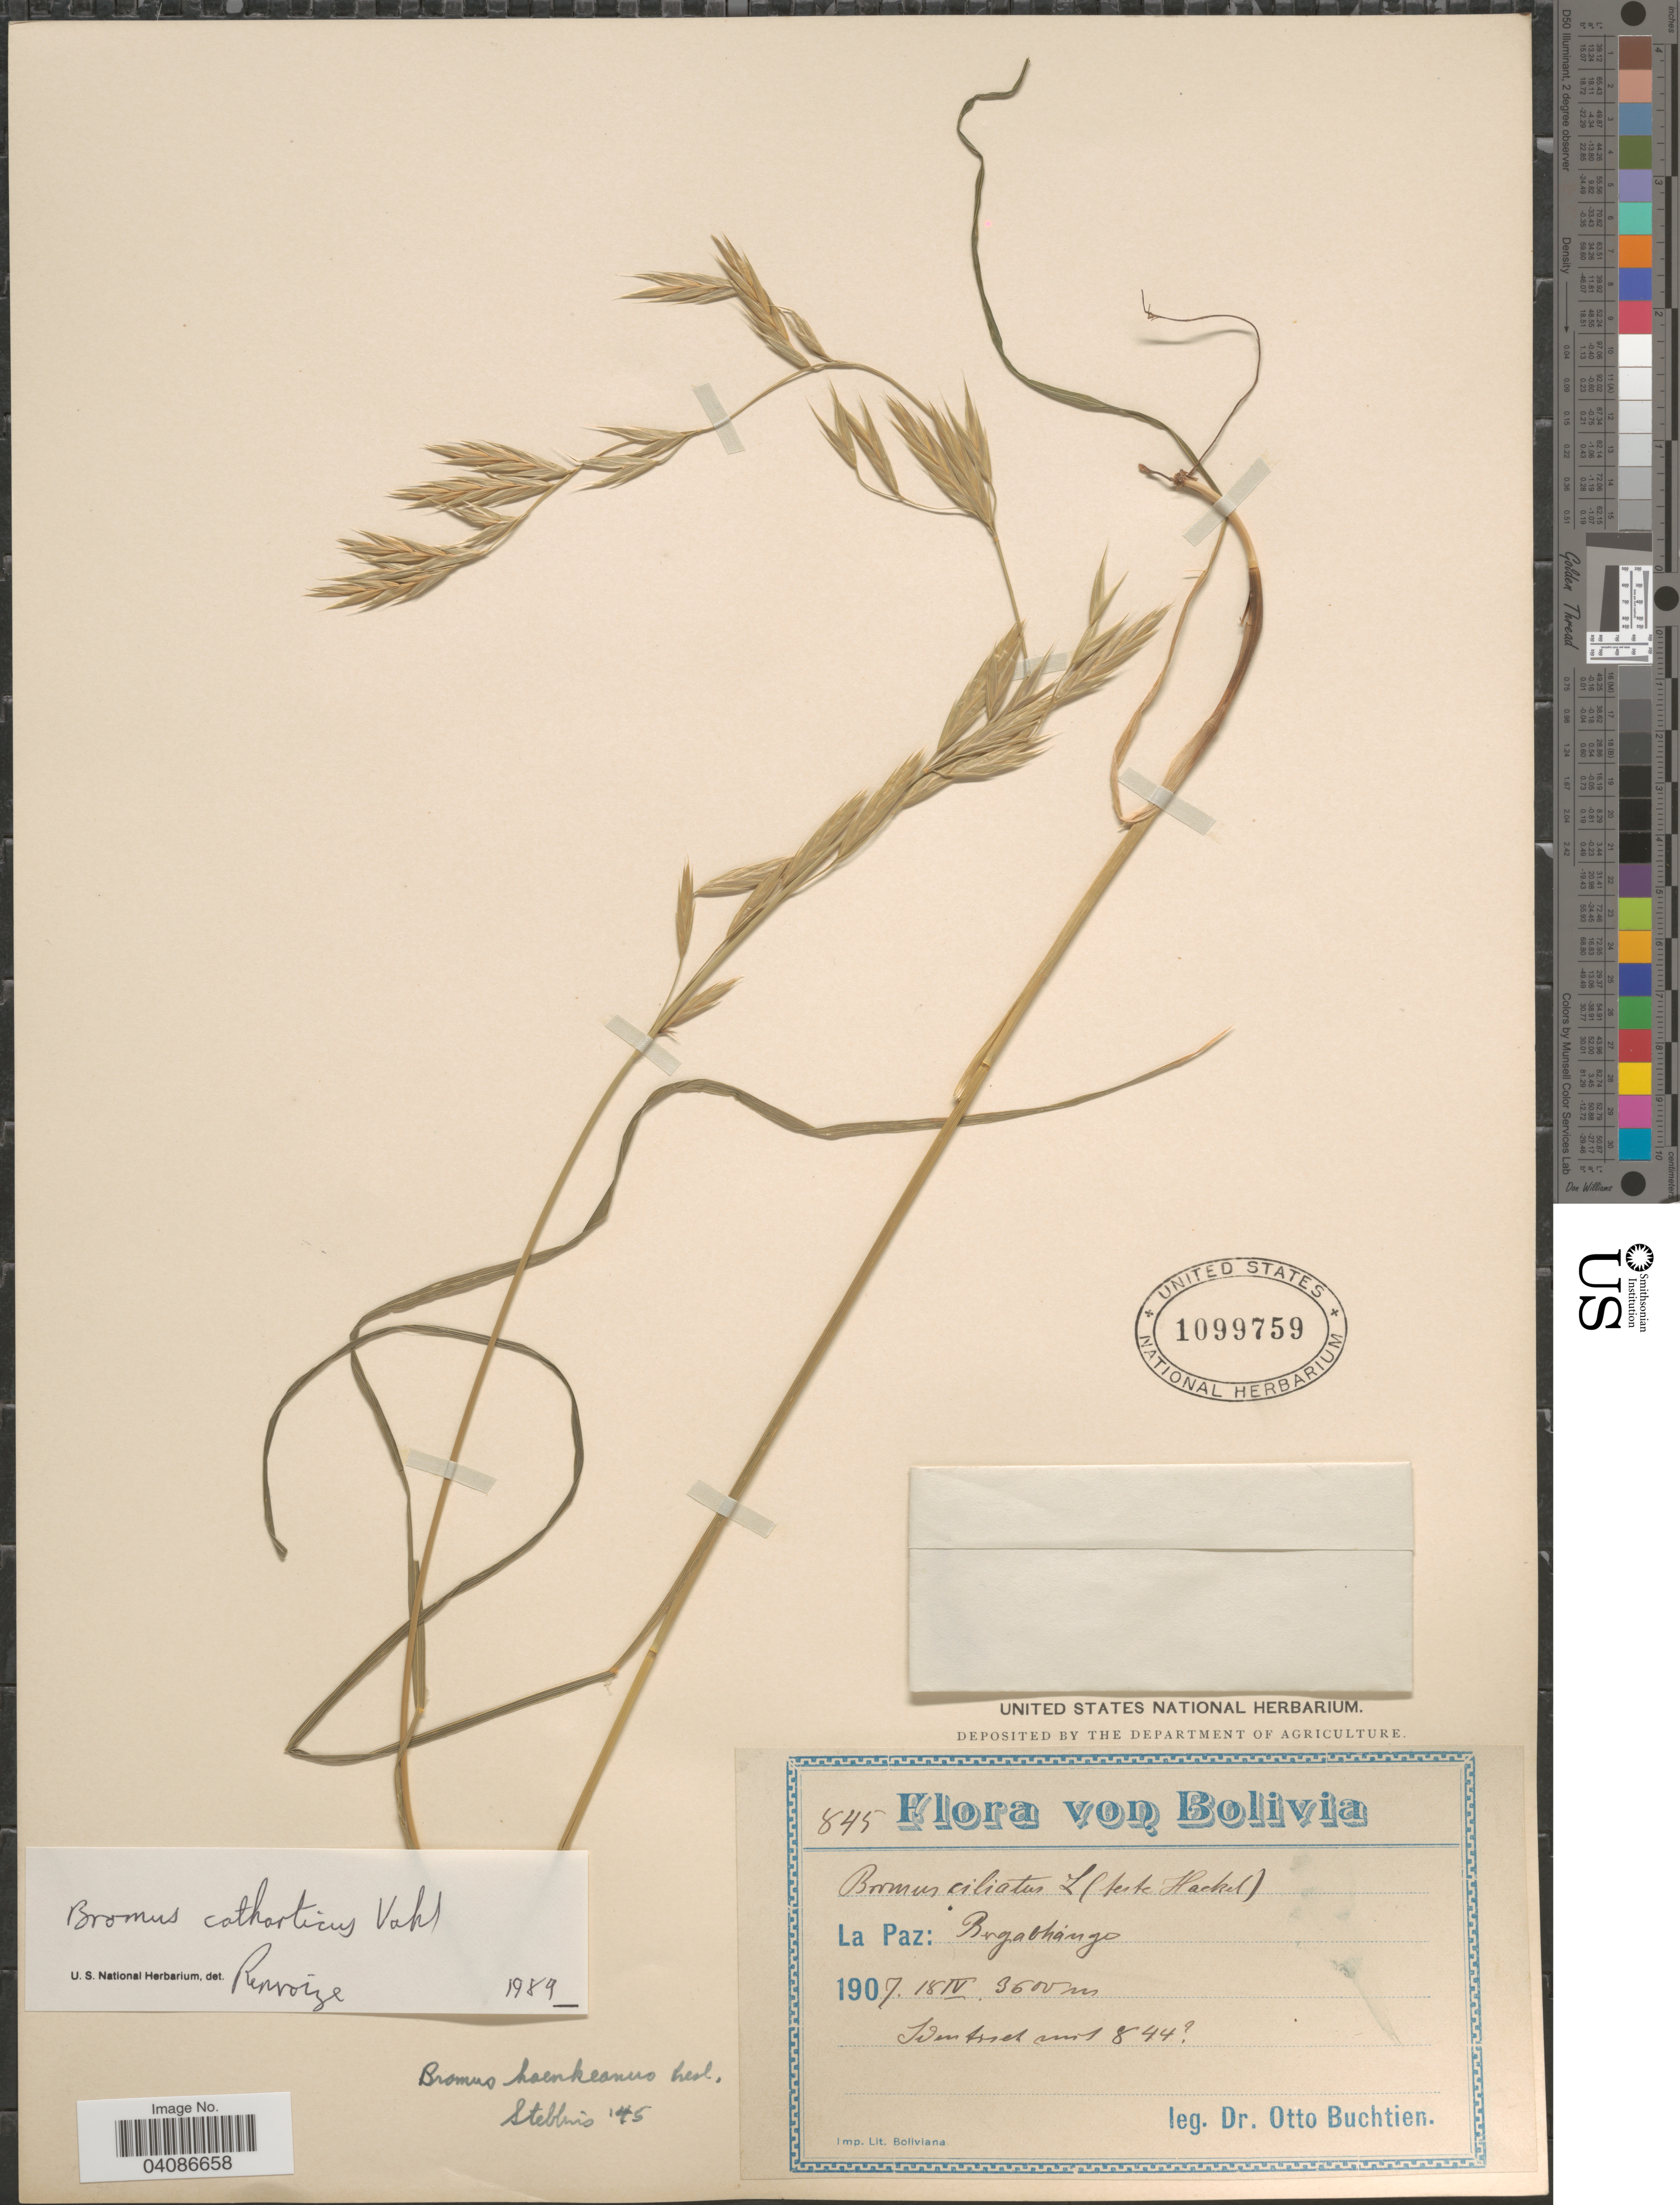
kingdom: Plantae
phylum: Tracheophyta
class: Liliopsida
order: Poales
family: Poaceae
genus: Bromus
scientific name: Bromus catharticus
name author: Vahl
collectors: O. Buchtien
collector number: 845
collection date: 1907-04-18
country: Bolivia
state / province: La Paz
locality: Bergabhange.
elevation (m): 3600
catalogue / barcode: US 1099759